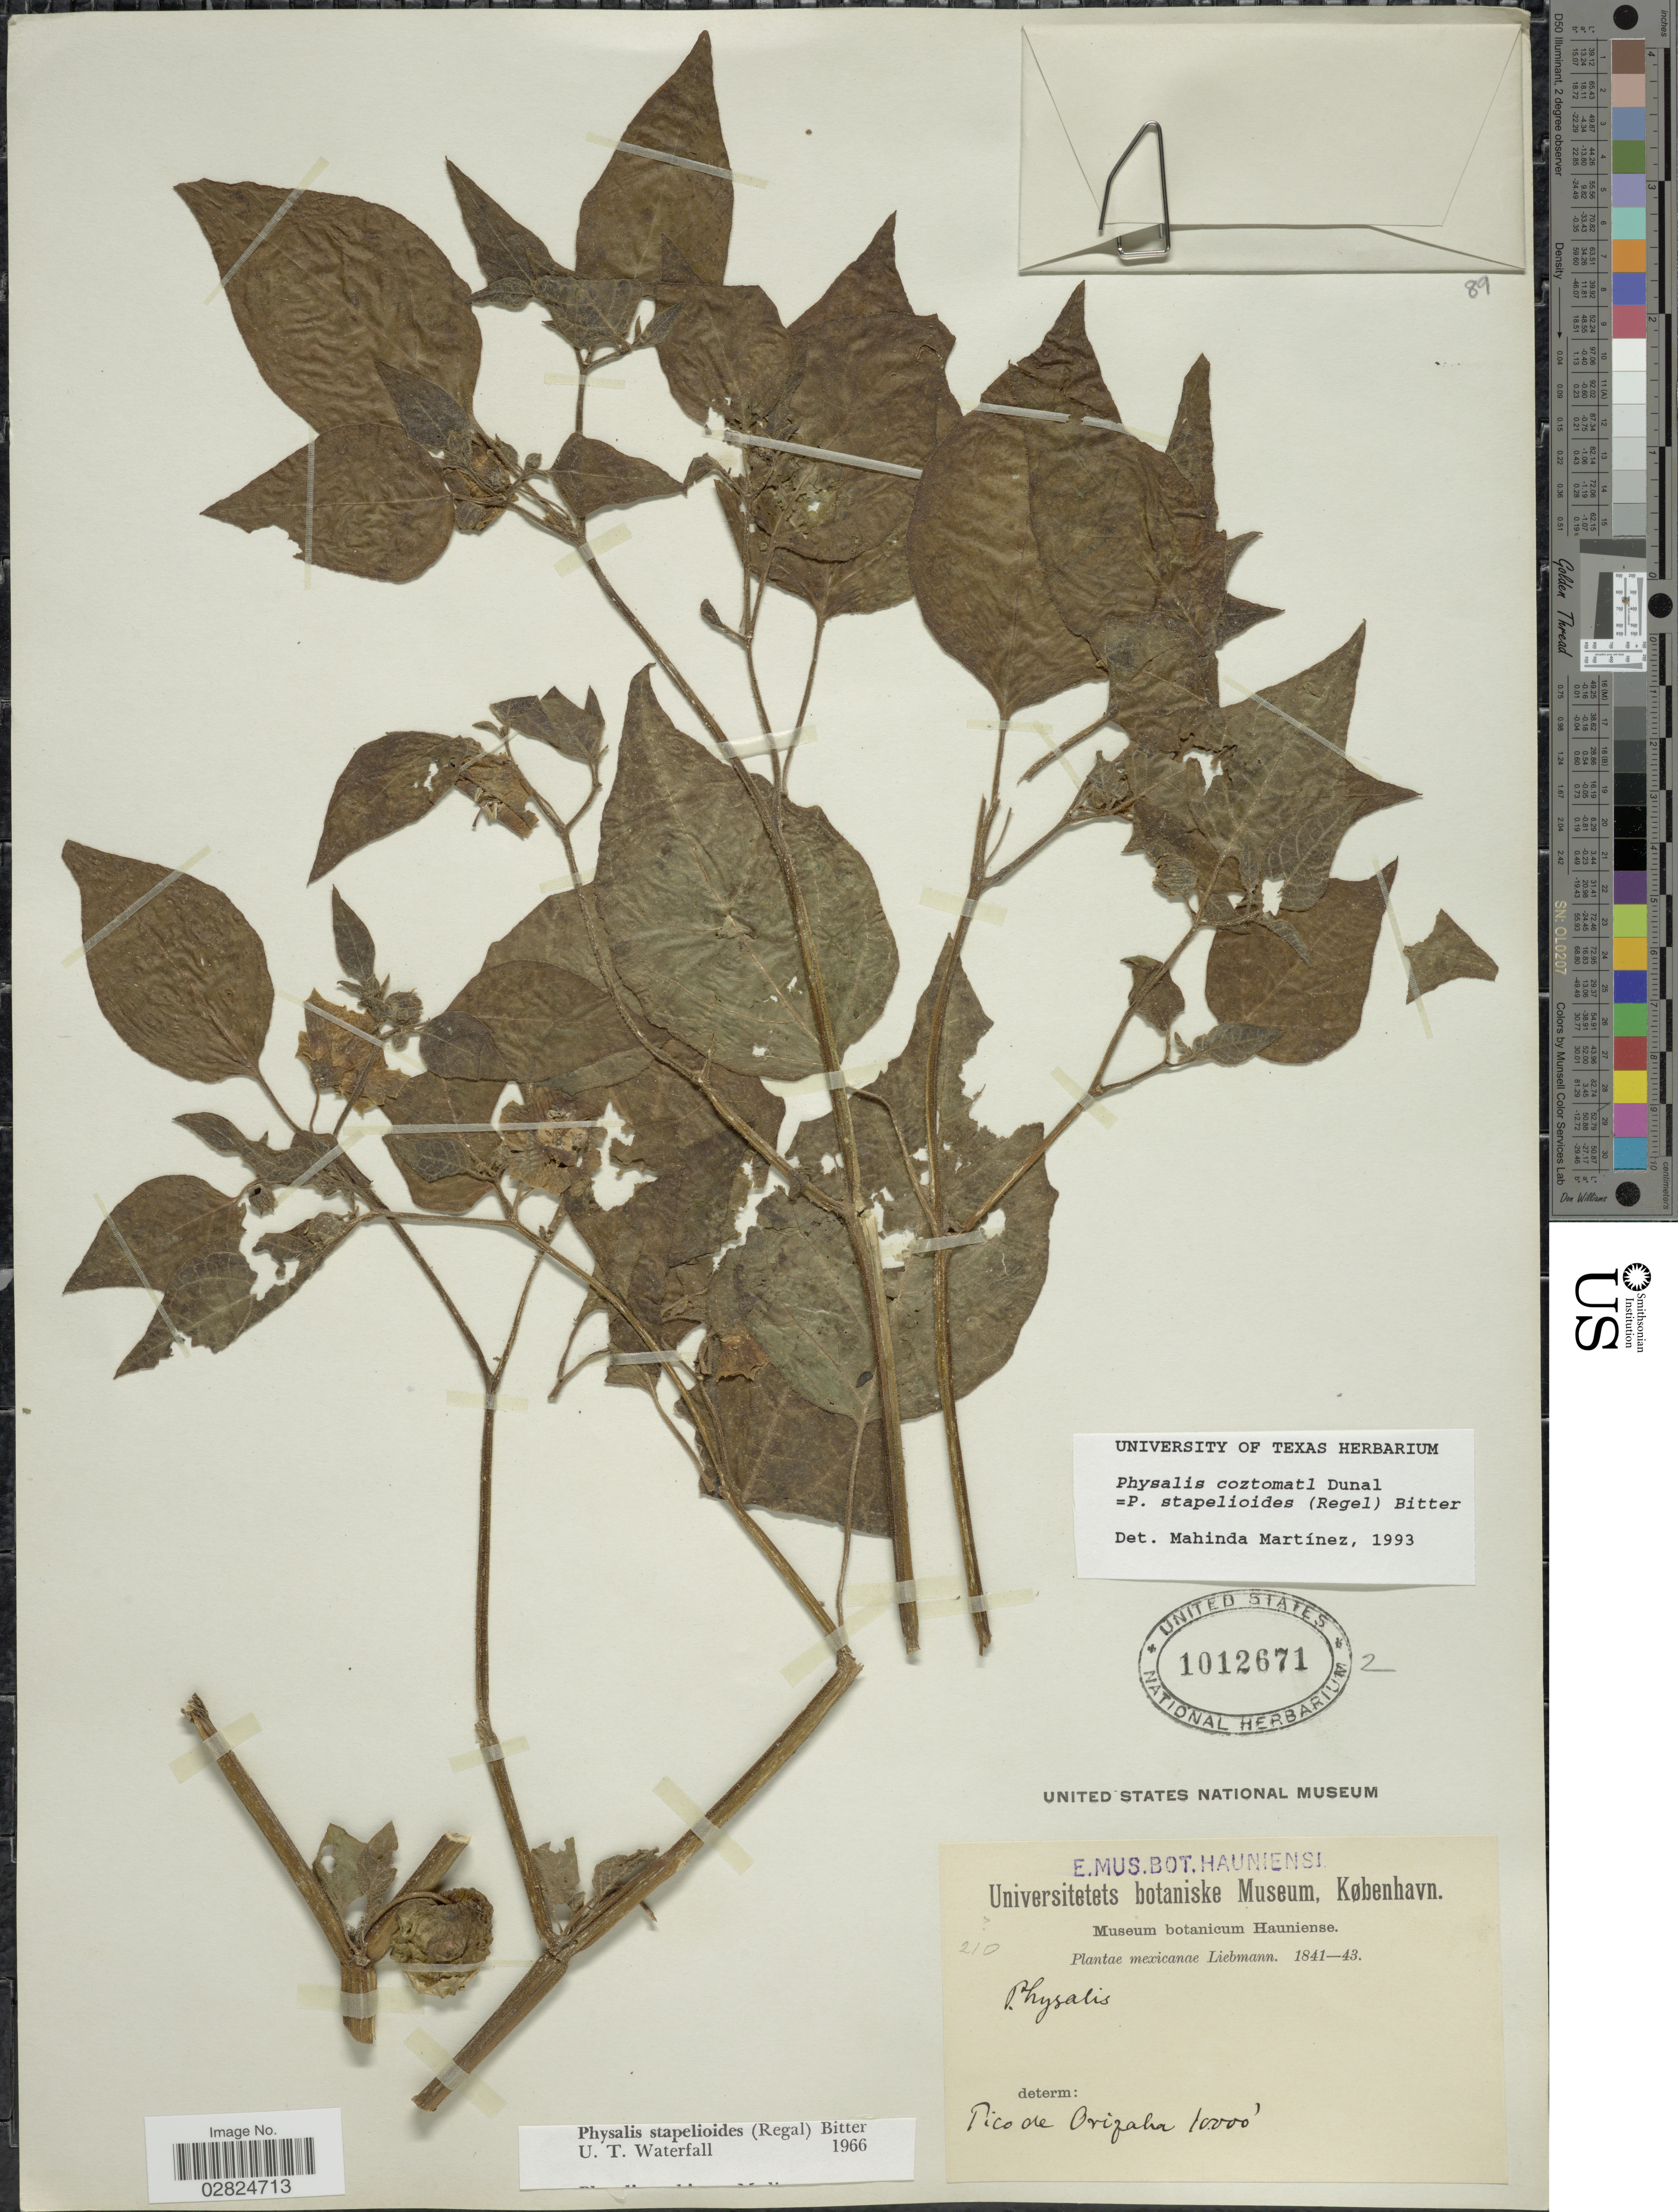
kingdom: Plantae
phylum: Tracheophyta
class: Magnoliopsida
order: Solanales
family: Solanaceae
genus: Physalis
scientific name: Physalis coztomatl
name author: Dunal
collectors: Liebmann, --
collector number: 210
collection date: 1841/1843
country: Mexico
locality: Pico de Orizaba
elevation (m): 3048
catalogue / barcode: US 1012671